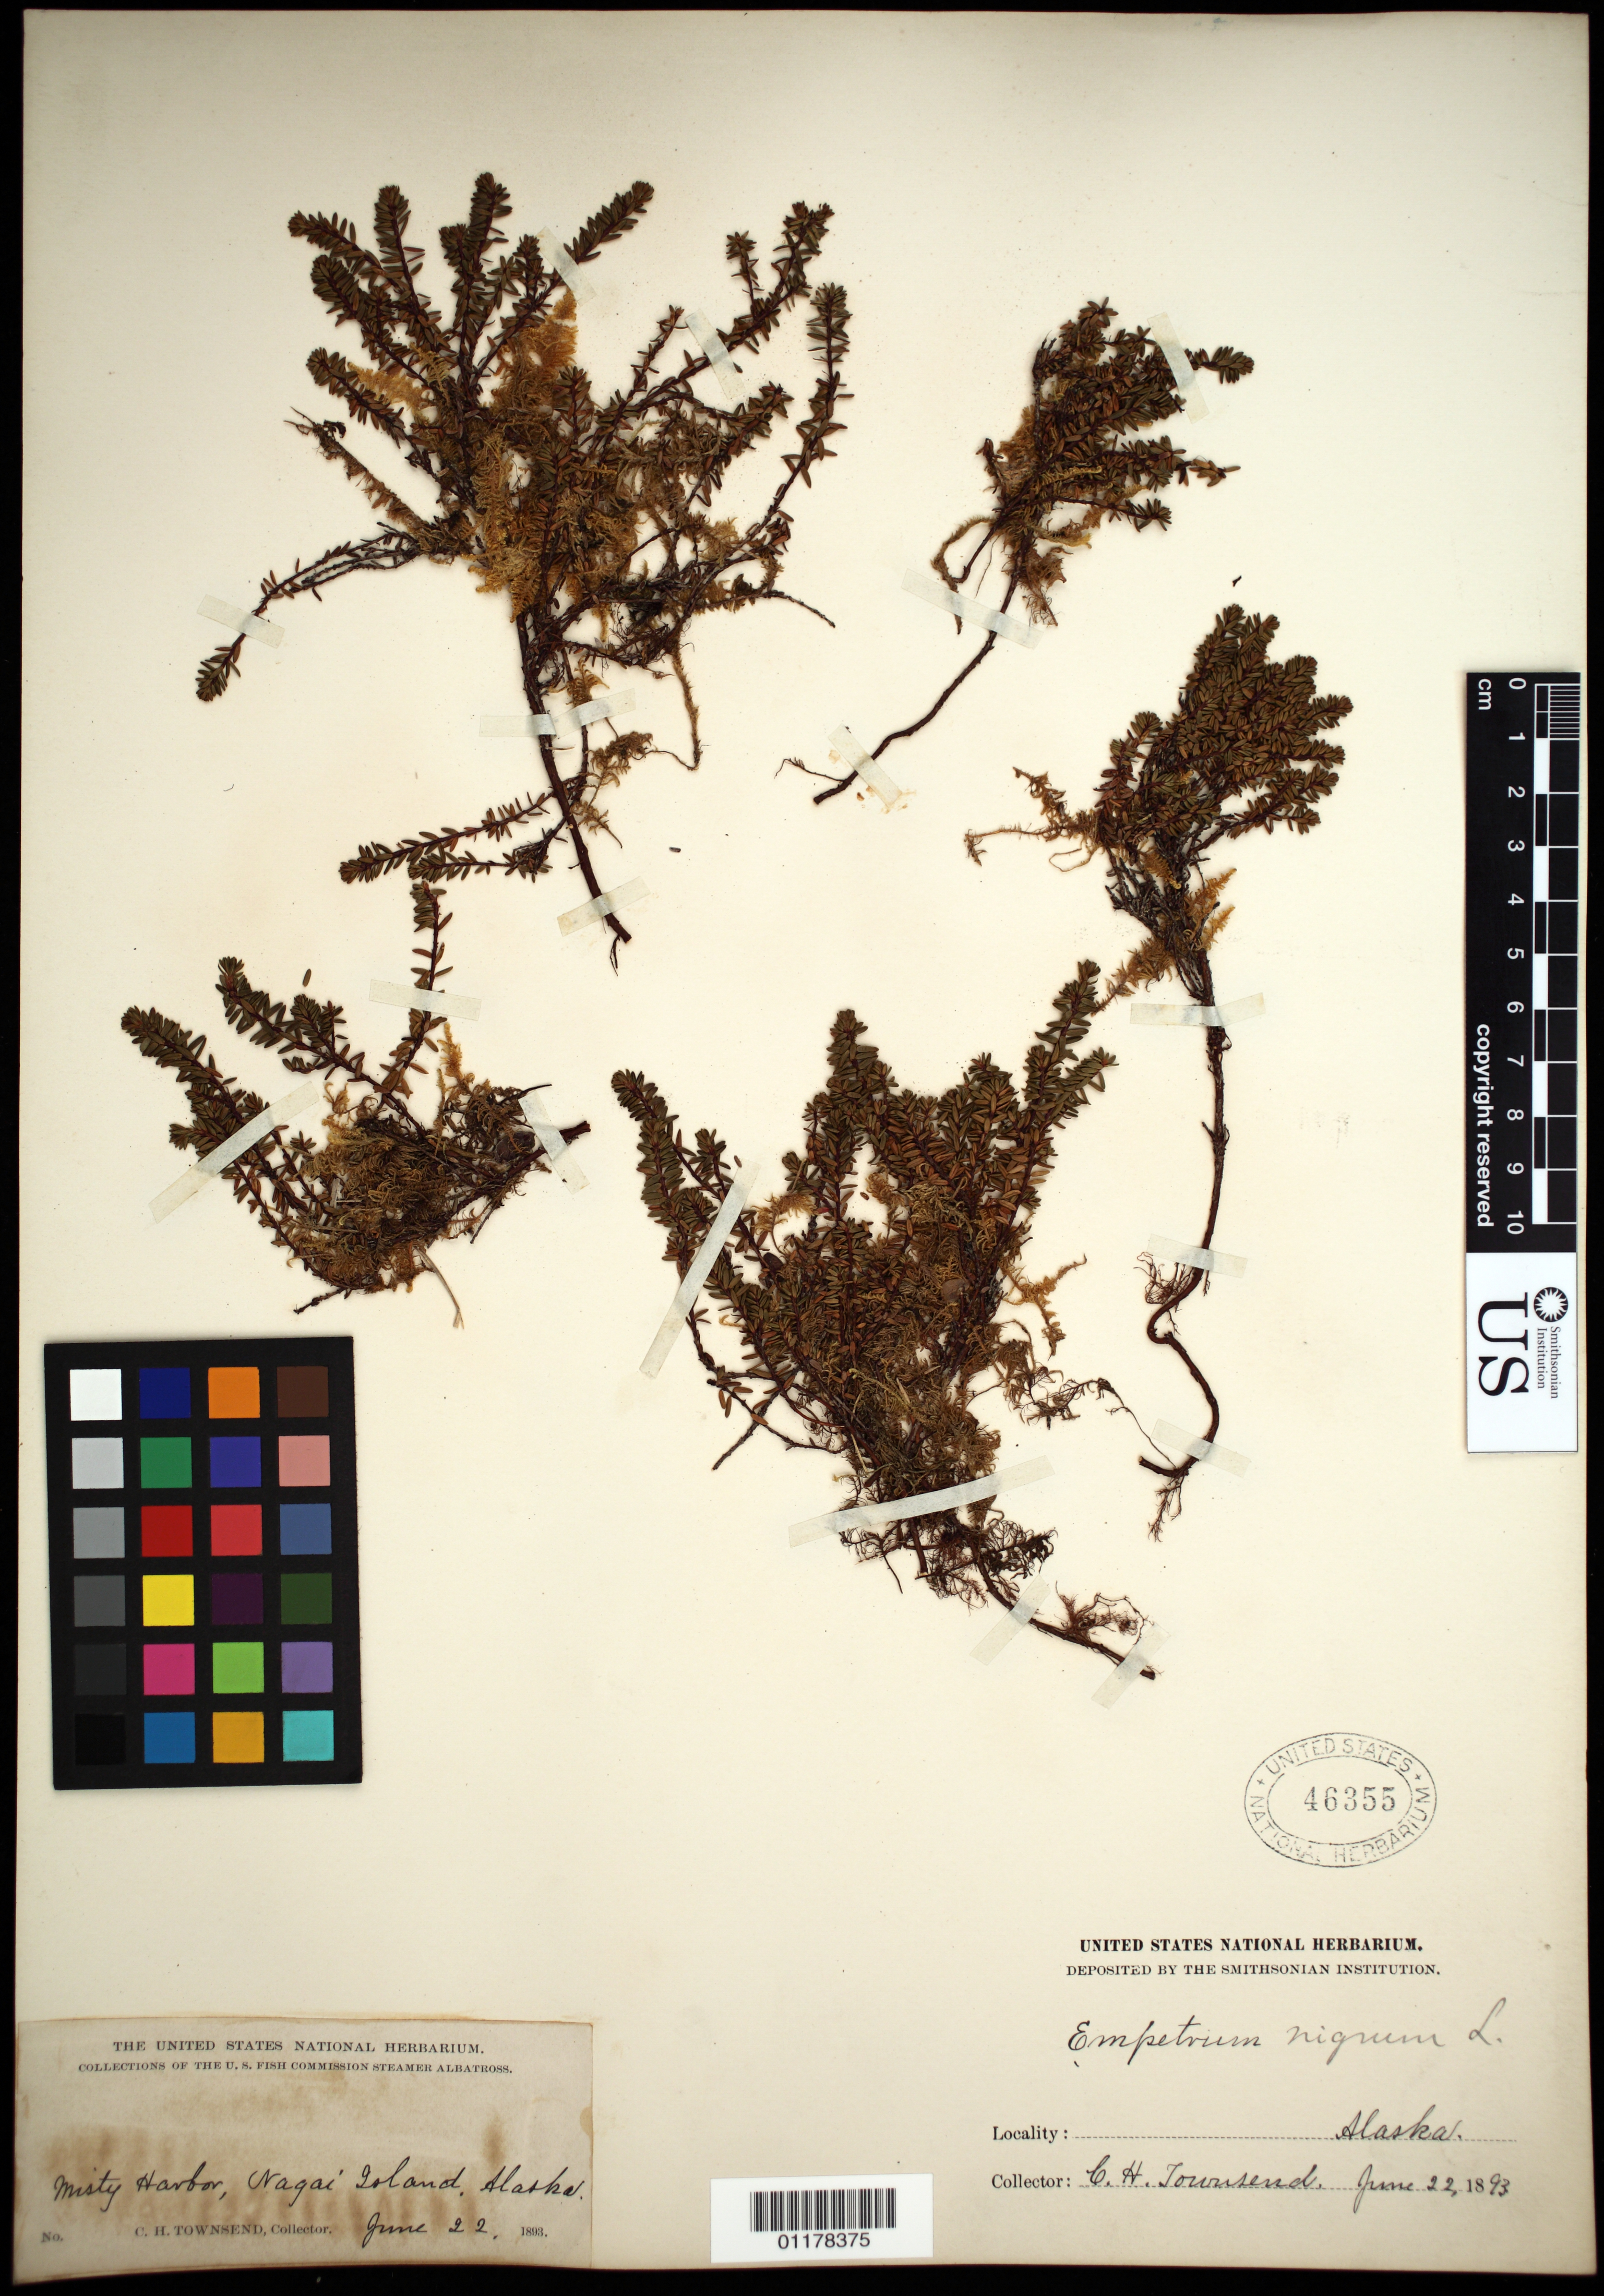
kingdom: Plantae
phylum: Tracheophyta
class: Magnoliopsida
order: Ericales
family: Ericaceae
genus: Empetrum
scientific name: Empetrum nigrum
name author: L.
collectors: C. H. Townsend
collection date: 1893-06-22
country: United States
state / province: Alaska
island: Nagai Island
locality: Misty Harbor, Nagai Island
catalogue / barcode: US 46355